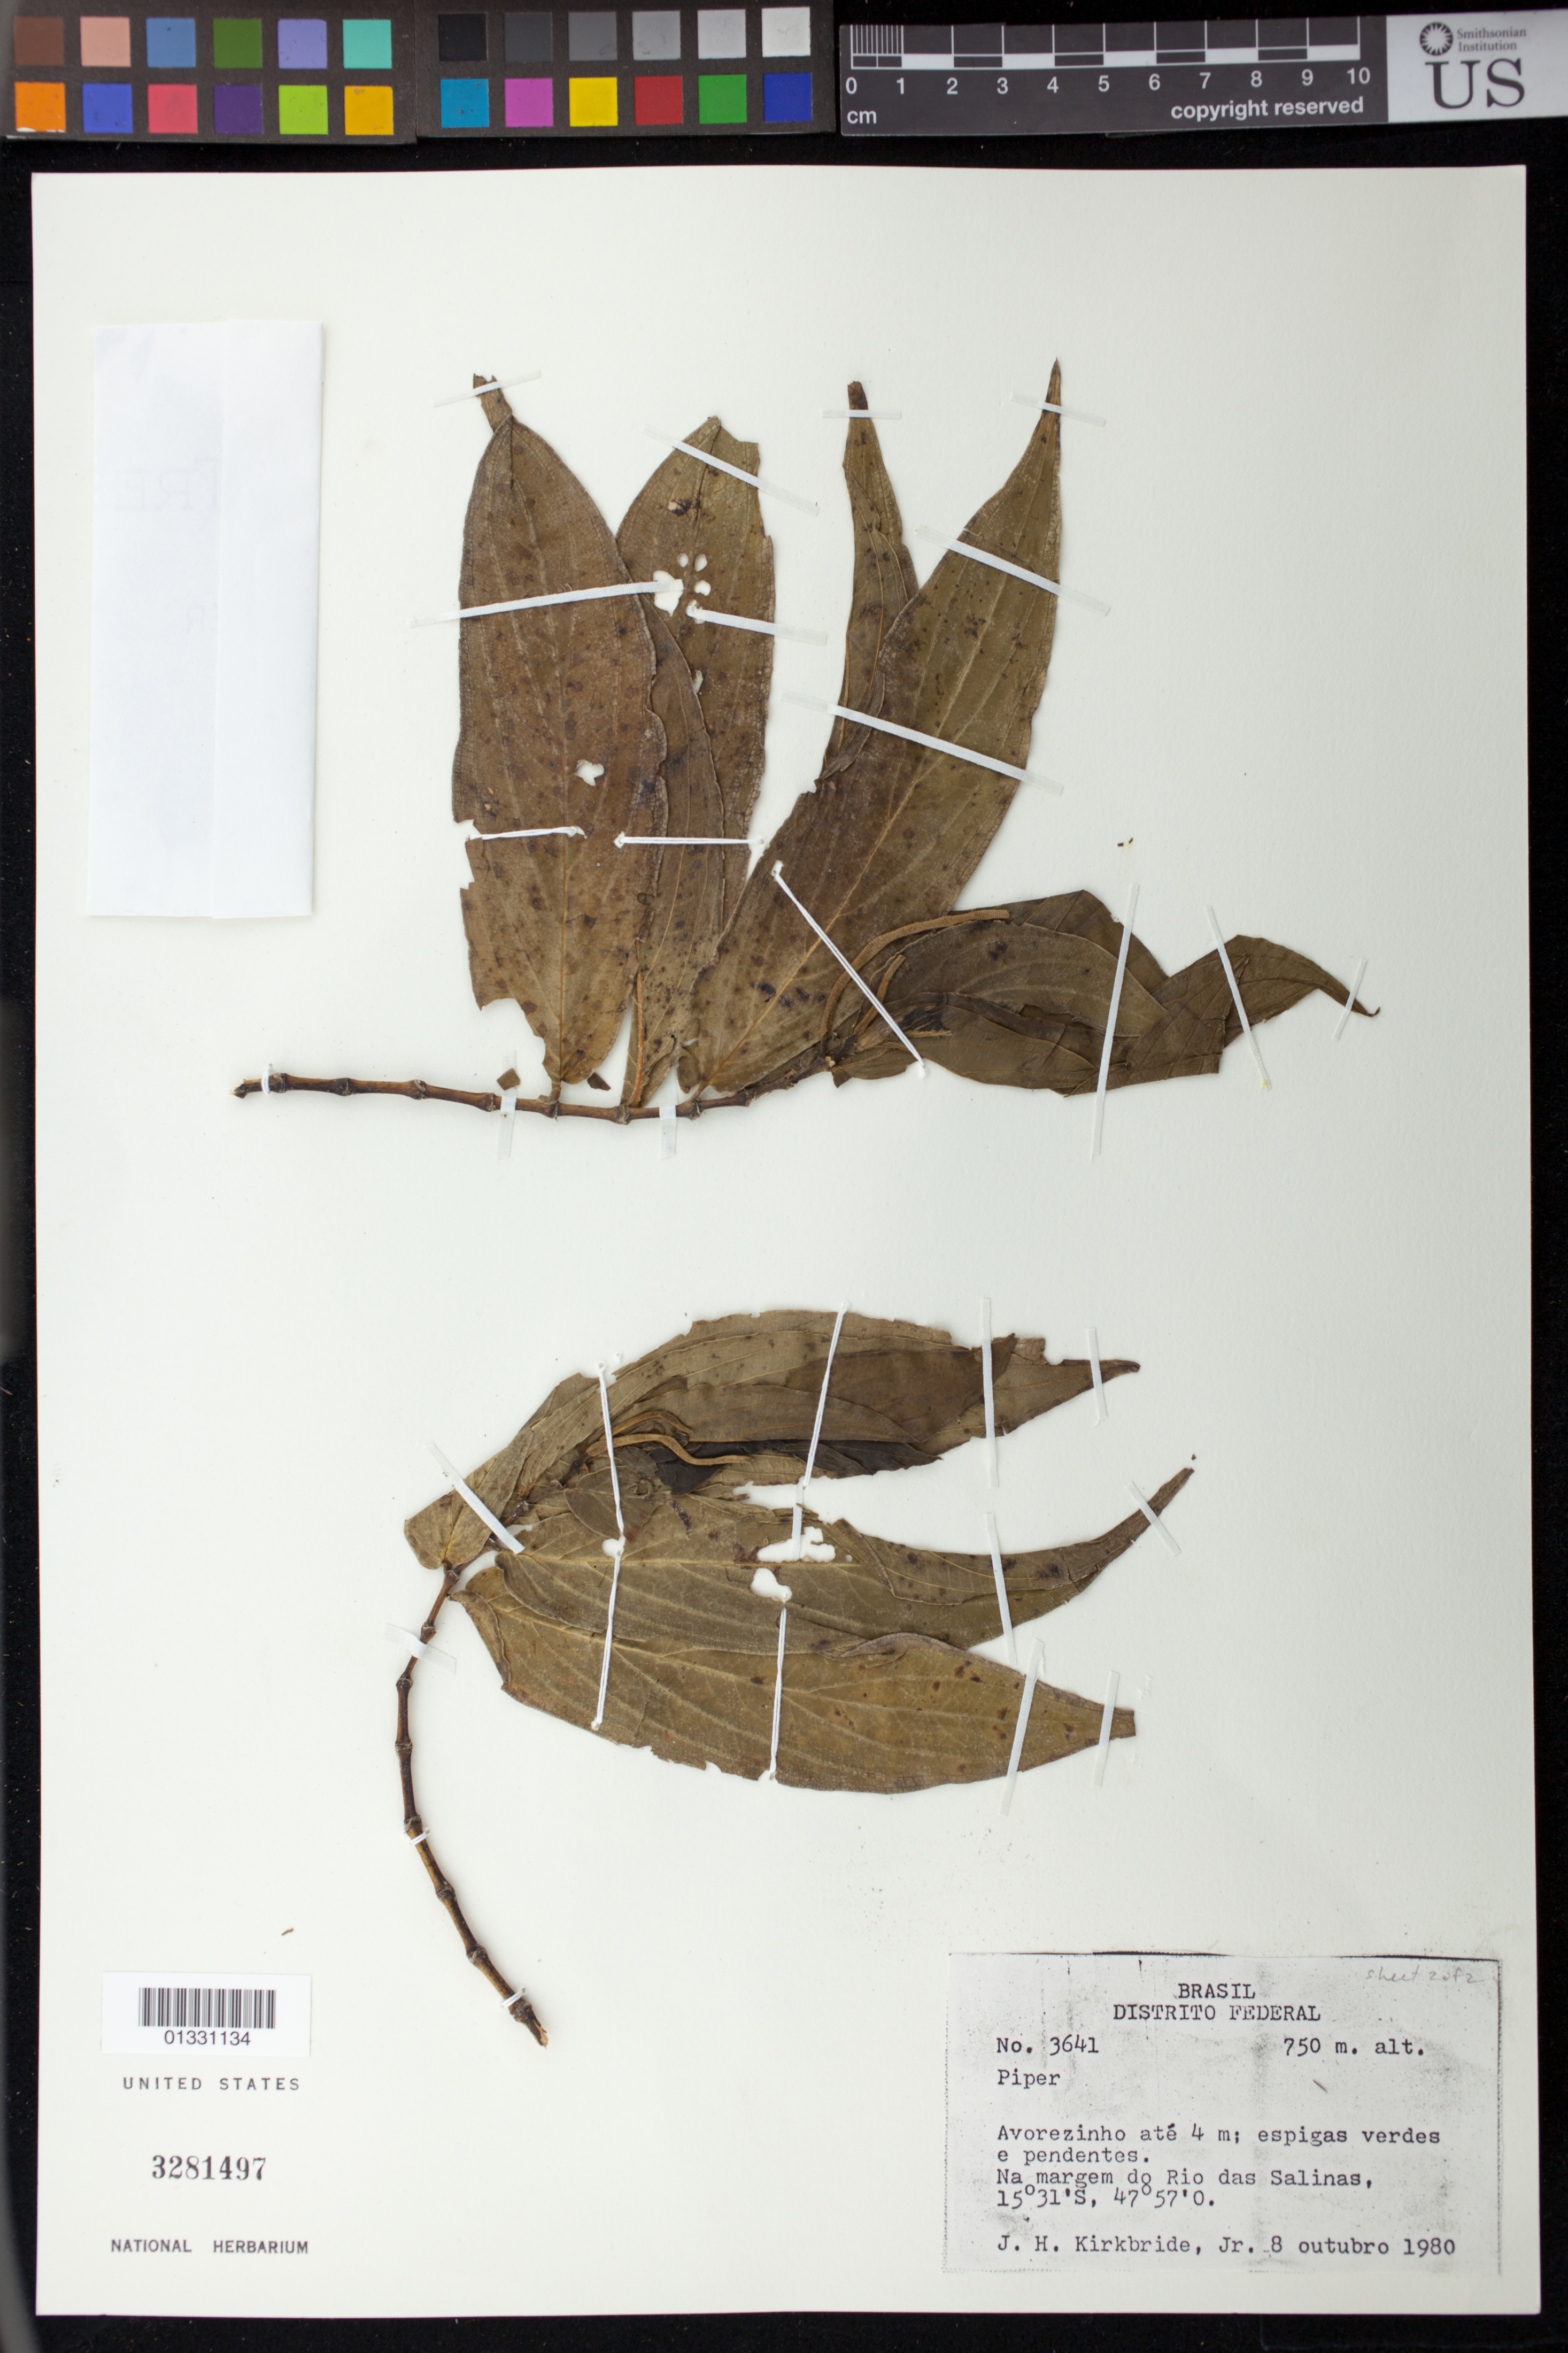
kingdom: Plantae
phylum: Tracheophyta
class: Magnoliopsida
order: Piperales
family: Piperaceae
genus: Piper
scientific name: Piper sp.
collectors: J. H. Kirkbride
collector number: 3641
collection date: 1980-10-08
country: Brazil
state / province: Distrito Federal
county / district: Brasília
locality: Na margem do Rio Salinas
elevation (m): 750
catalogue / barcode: US 3281497